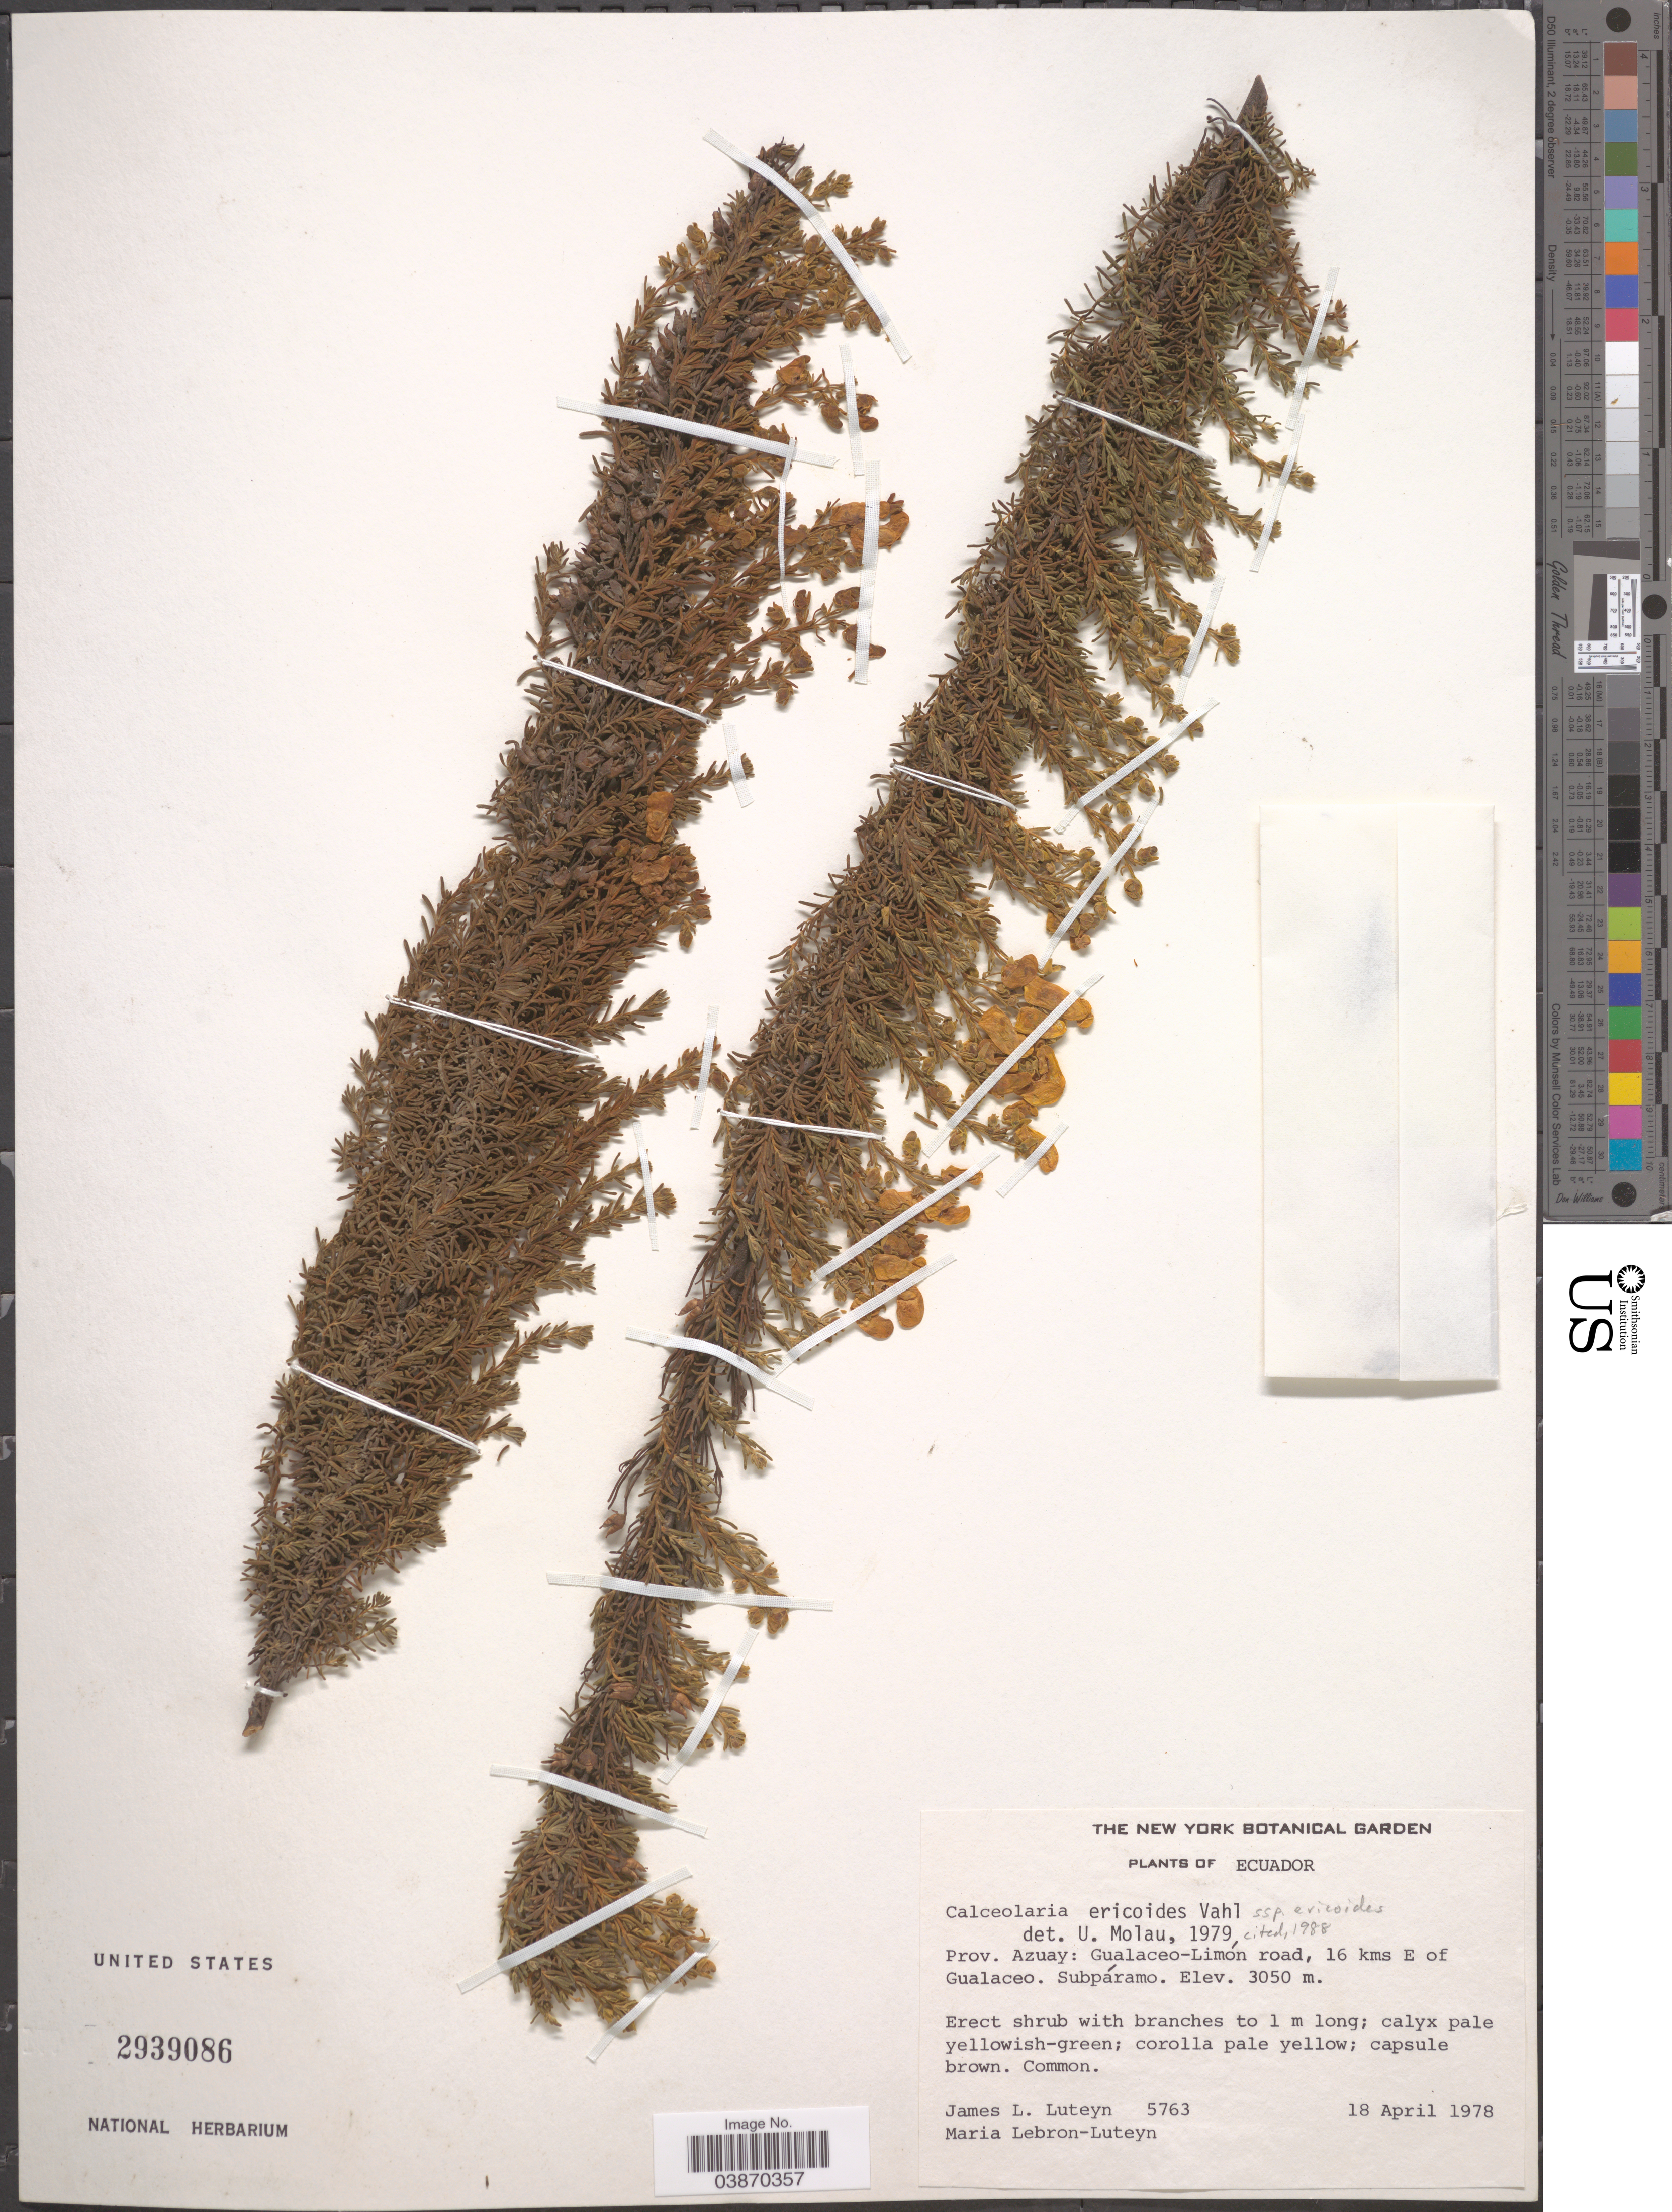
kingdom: Plantae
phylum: Tracheophyta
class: Magnoliopsida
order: Lamiales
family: Calceolariaceae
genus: Calceolaria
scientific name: Calceolaria ericoides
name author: Juss. ex Vahl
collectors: J. L. Luteyn & M. L. Lebrón-Luteyn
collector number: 5763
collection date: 1978-04-18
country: Ecuador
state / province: Azuay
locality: Gualaceo-Limón road, 16 kms E of Gualaceo.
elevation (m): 3050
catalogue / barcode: US 2939086